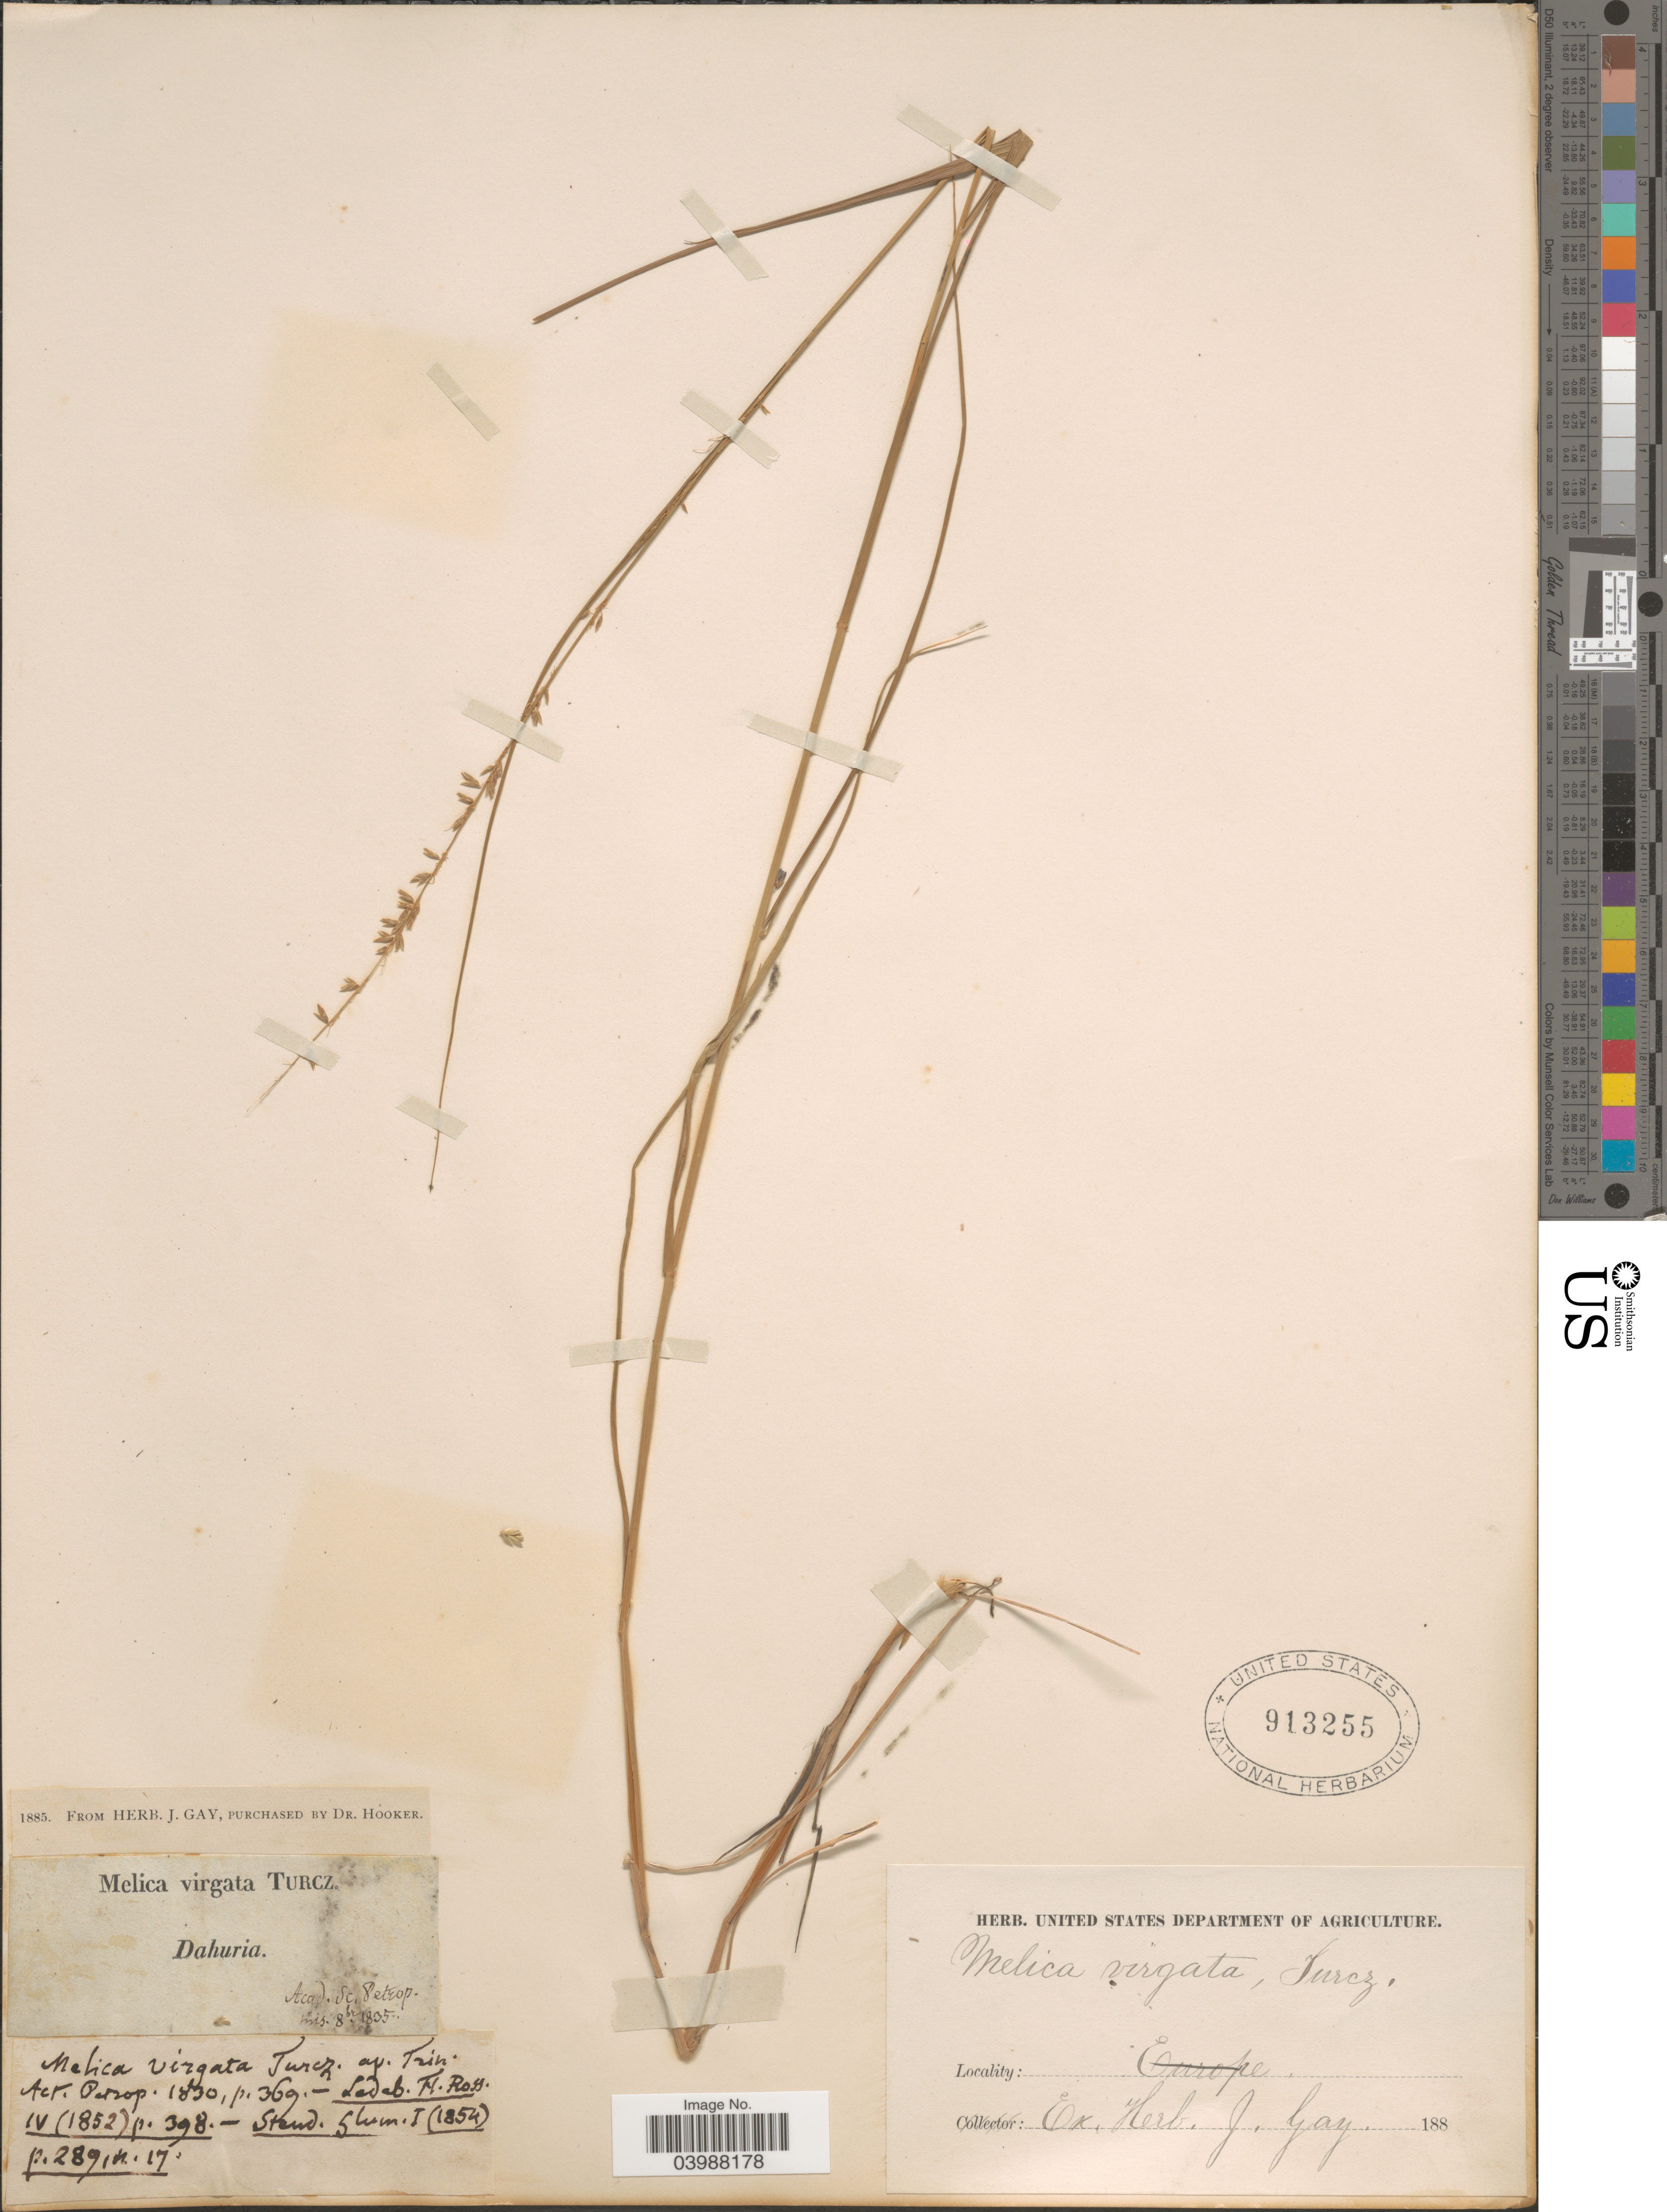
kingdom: Plantae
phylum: Tracheophyta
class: Liliopsida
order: Poales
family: Poaceae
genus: Melica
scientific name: Melica virgata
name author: Turcz. ex Trin.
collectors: ex herb. J. Gay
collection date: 1885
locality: Dahuria.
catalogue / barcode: US 913255